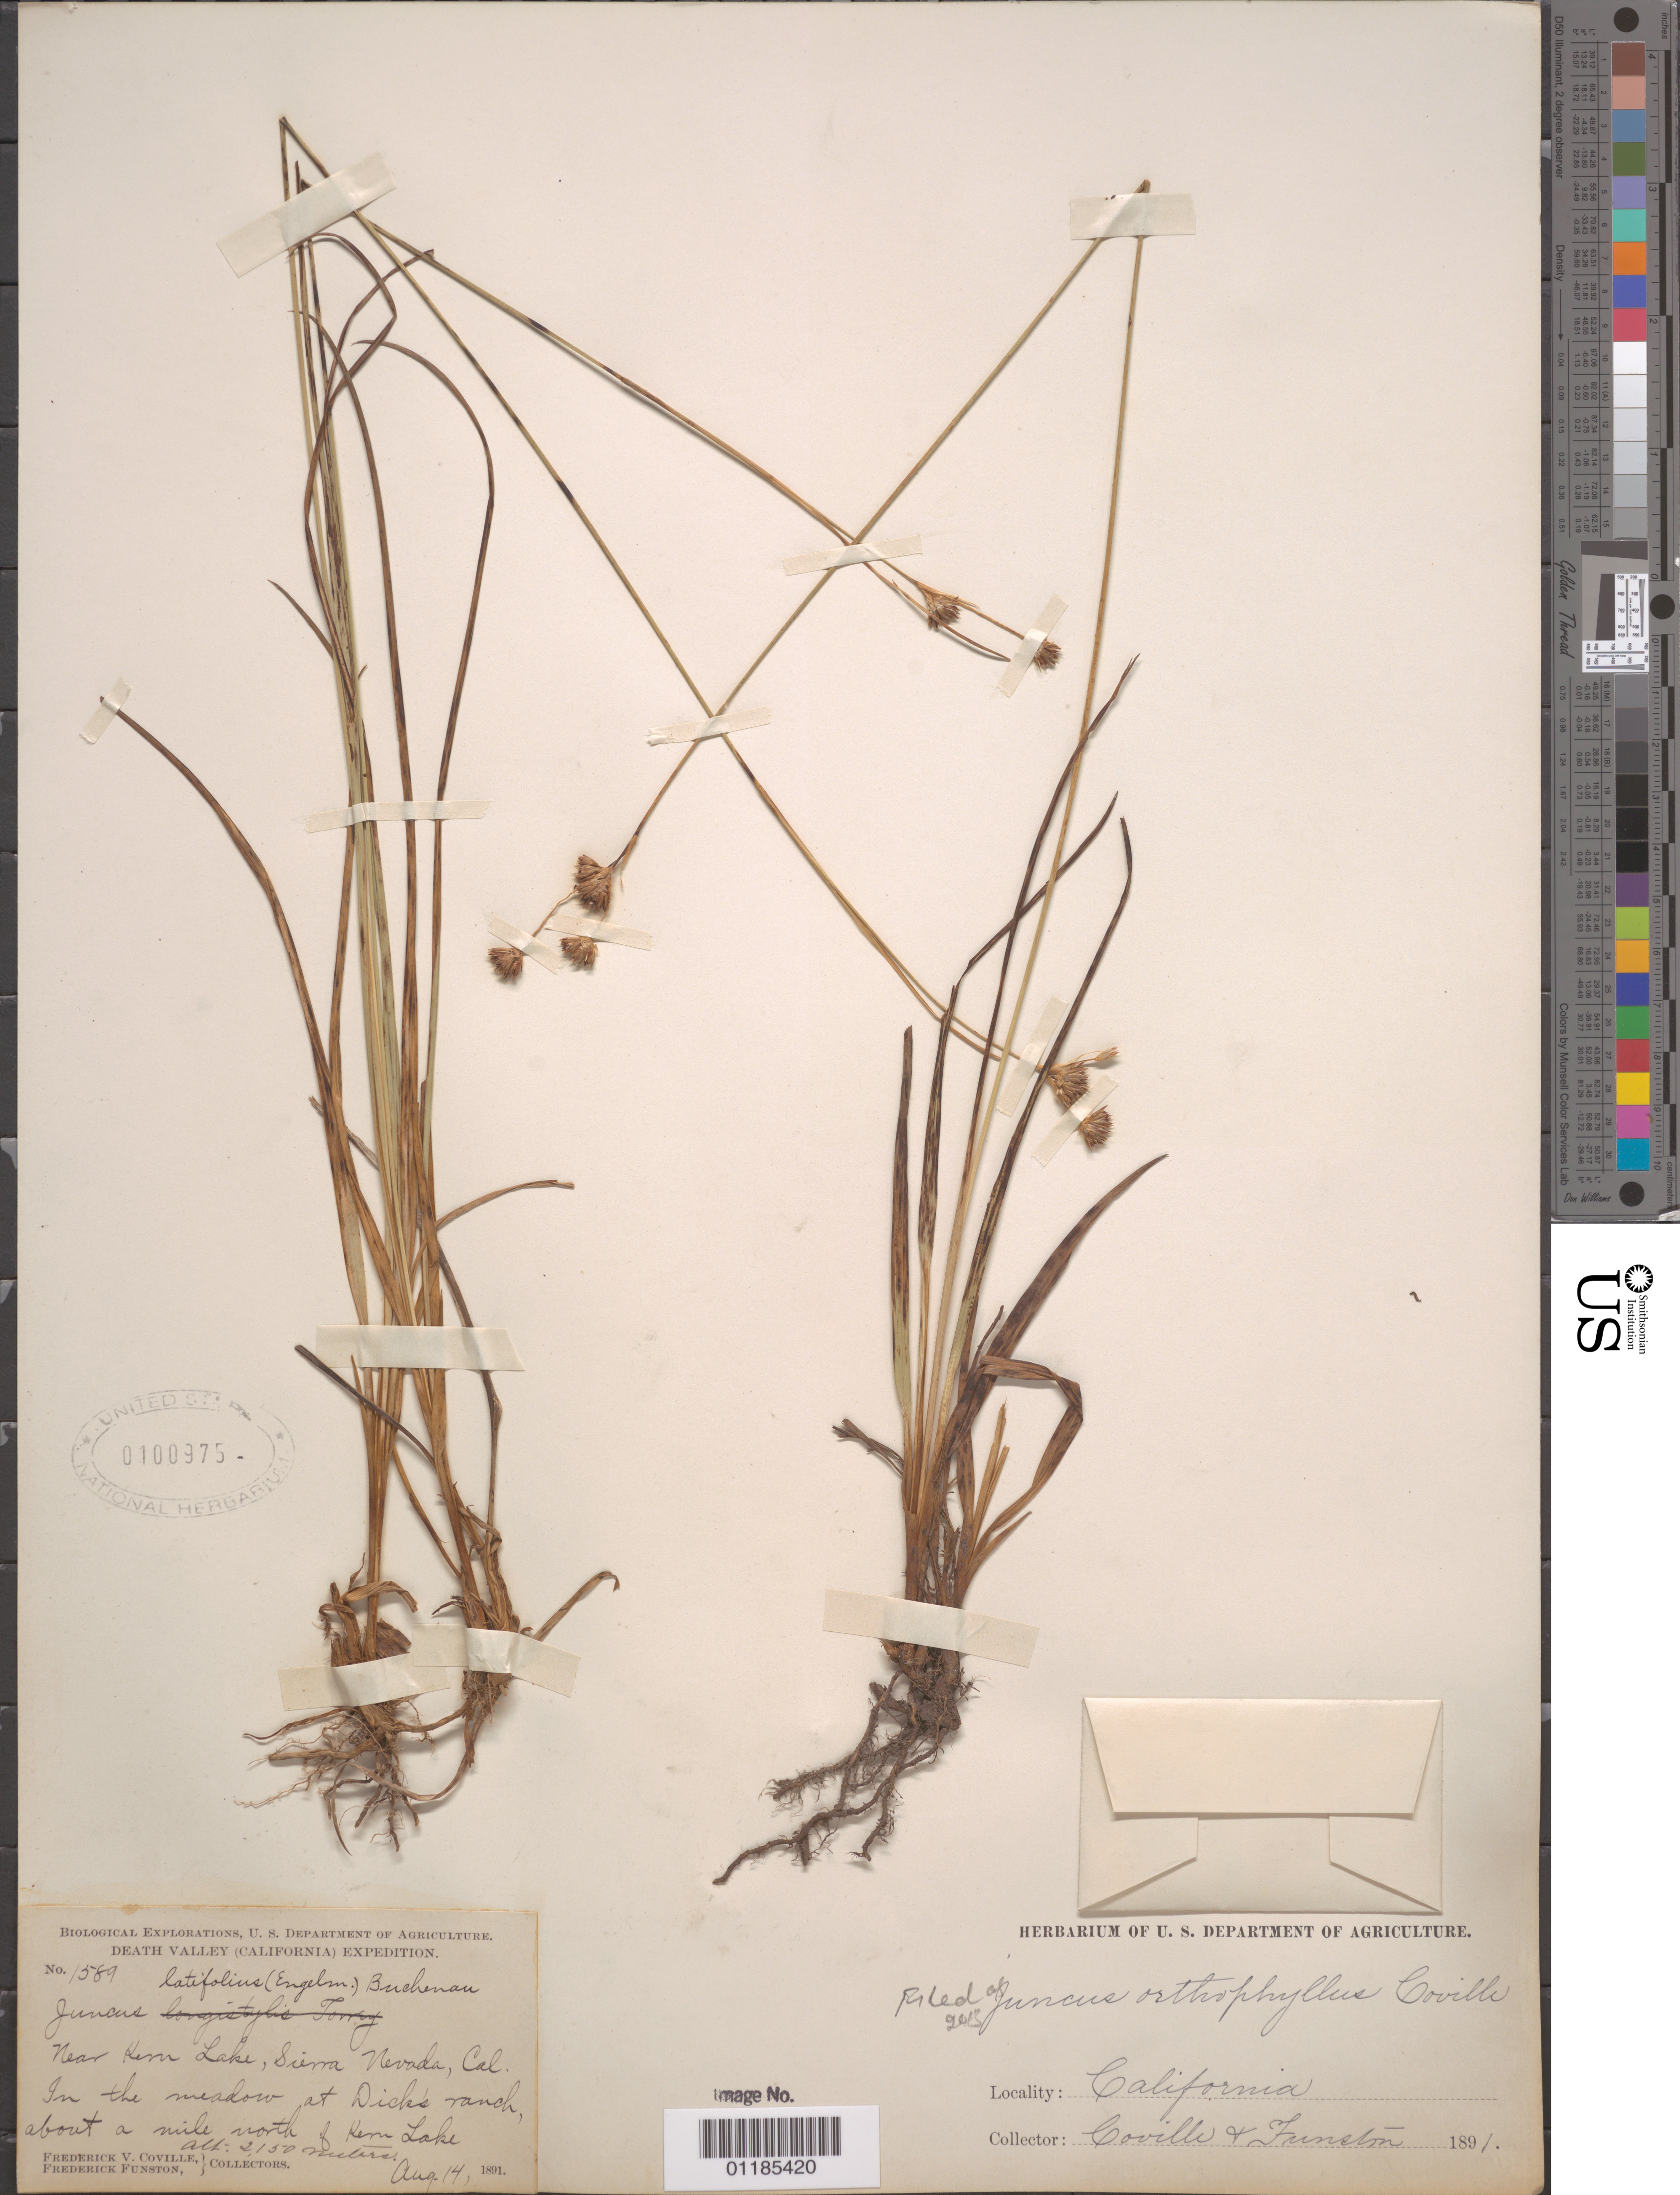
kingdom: Plantae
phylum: Tracheophyta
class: Liliopsida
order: Poales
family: Juncaceae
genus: Juncus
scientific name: Juncus orthophyllus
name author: Coville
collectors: F. V. Coville & F. Funston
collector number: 1589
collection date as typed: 14 Aug 1891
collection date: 1891-08-14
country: United States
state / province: California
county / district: Tulare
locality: Near Kern Lake, Sierra Nevada. In the meadow at Dick's Ranch about a mile north of Kern Lake.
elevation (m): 2150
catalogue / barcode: US 100975